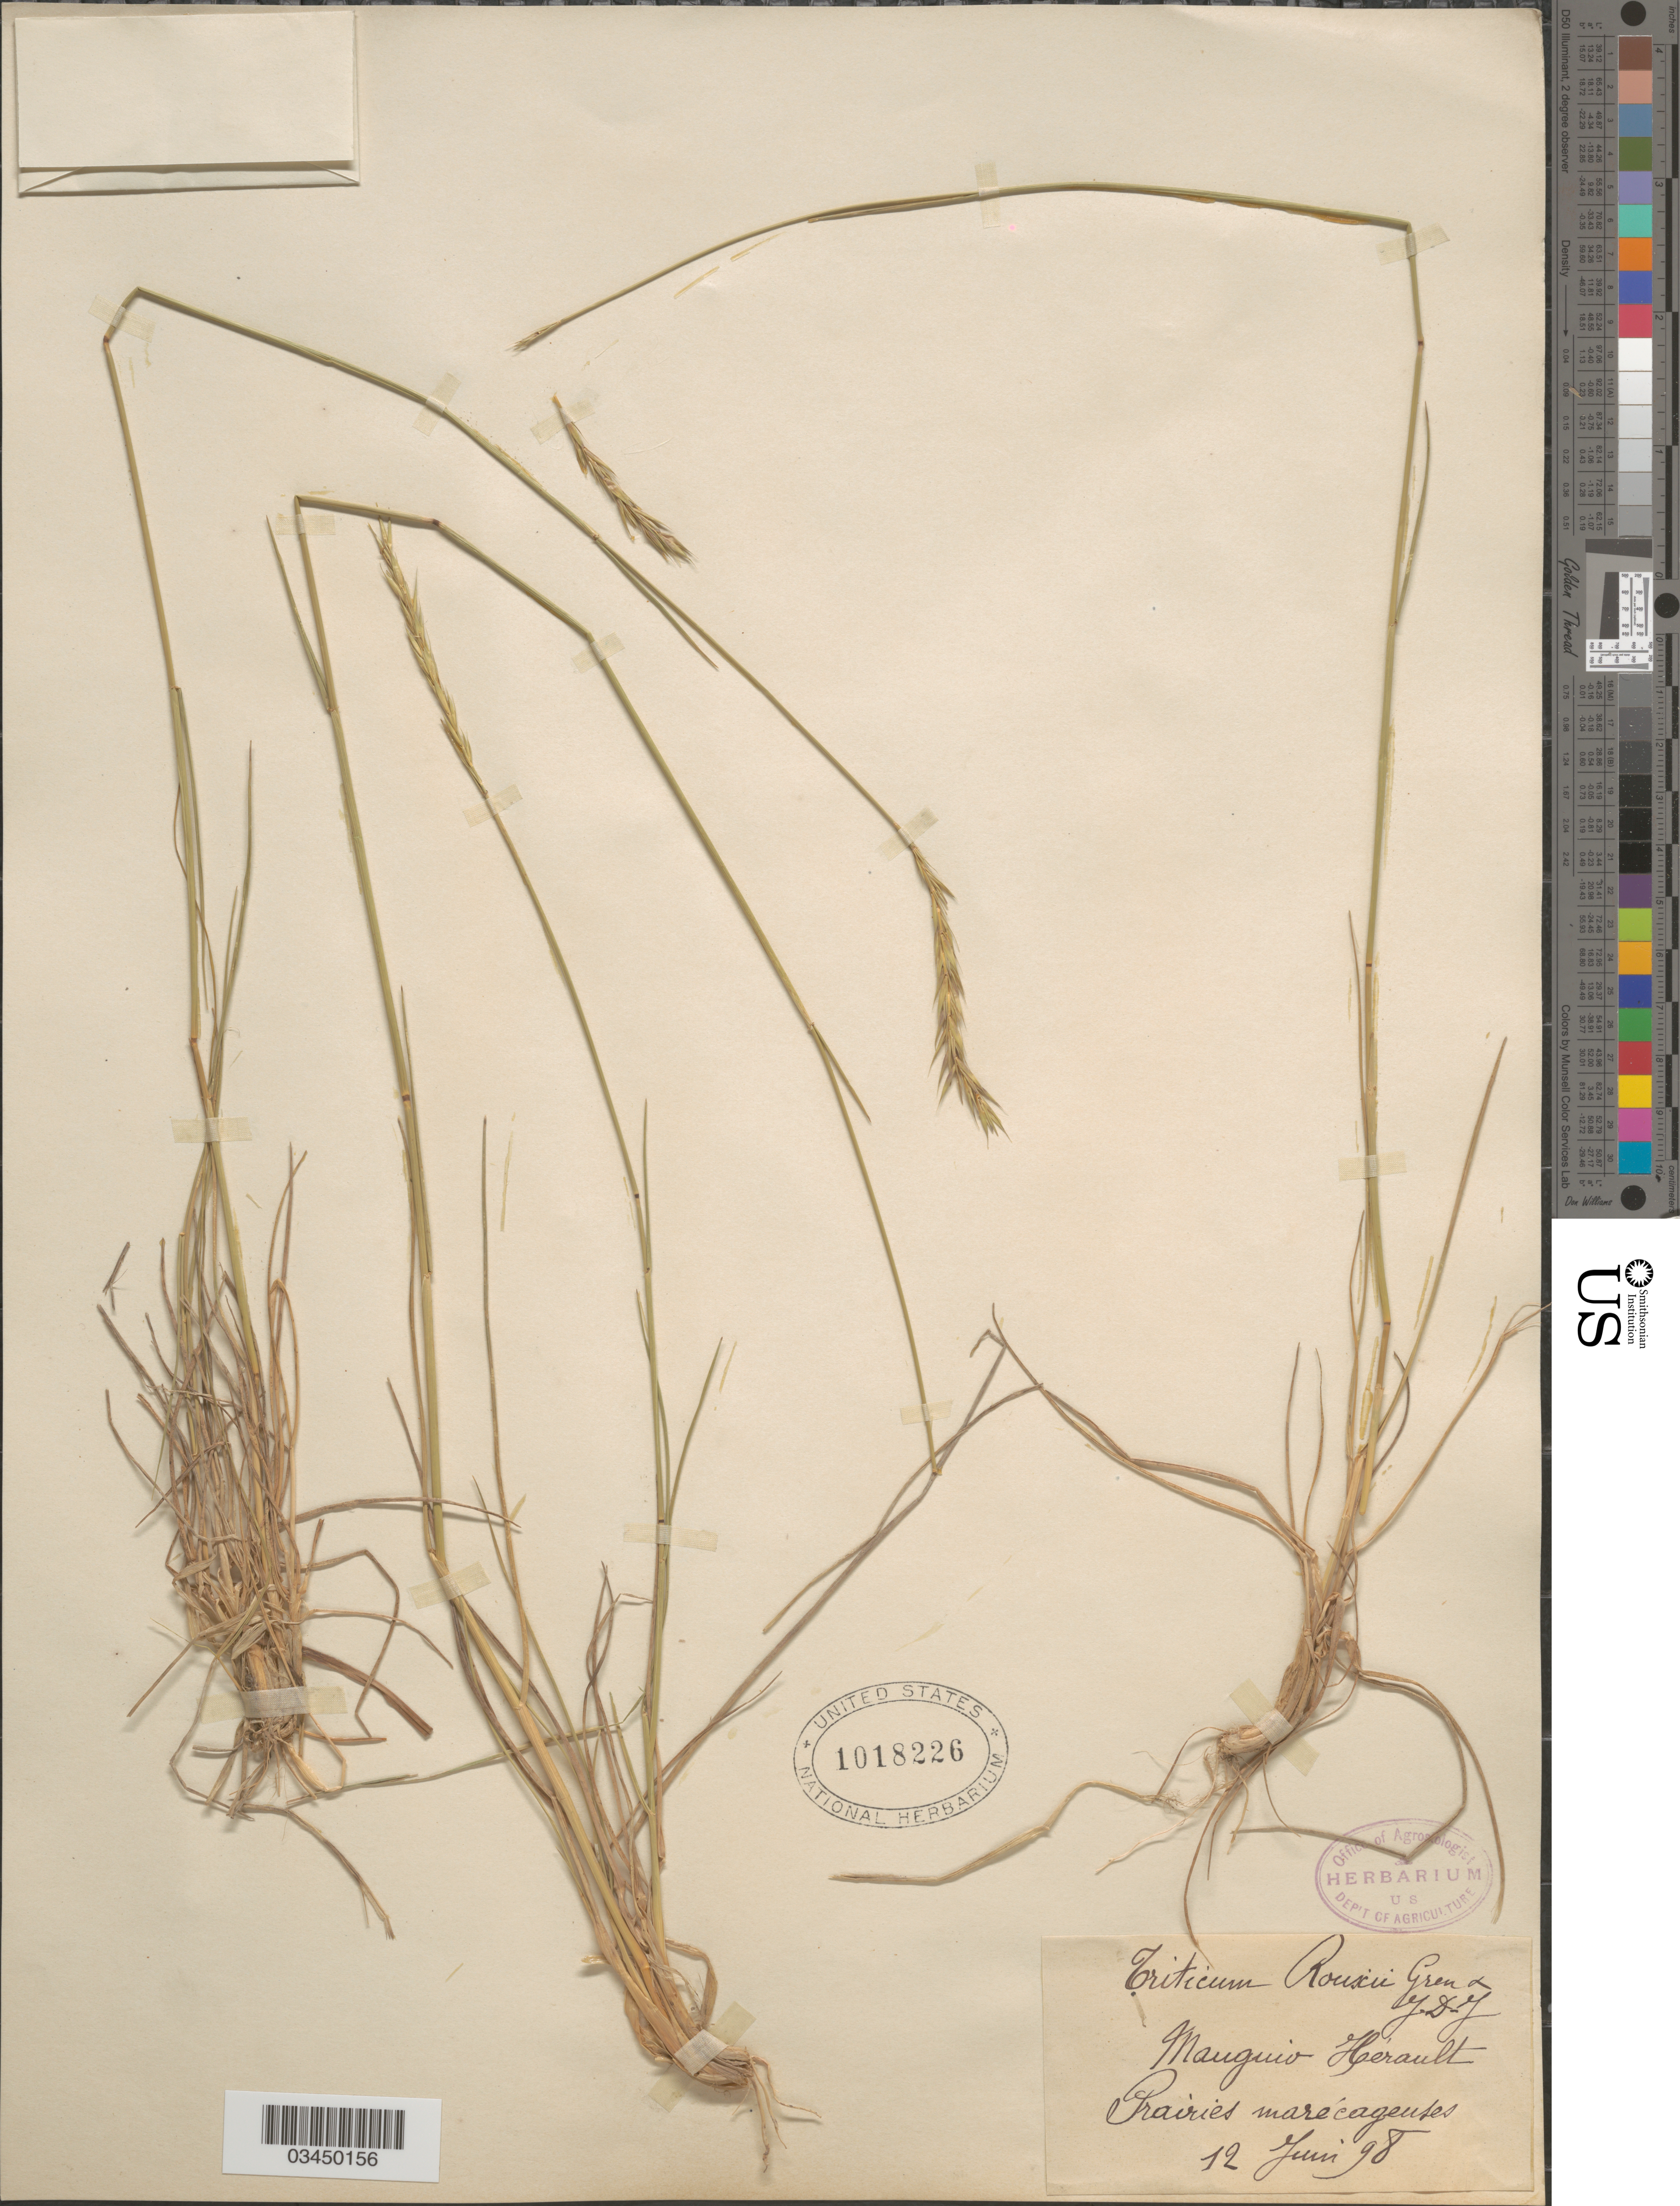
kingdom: Plantae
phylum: Tracheophyta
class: Liliopsida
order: Poales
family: Poaceae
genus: Elymus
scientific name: Elymus sp.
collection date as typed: Transcribed d/m/y: 12/6/98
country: France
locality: Mauguio Hérault.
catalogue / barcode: US 1018226